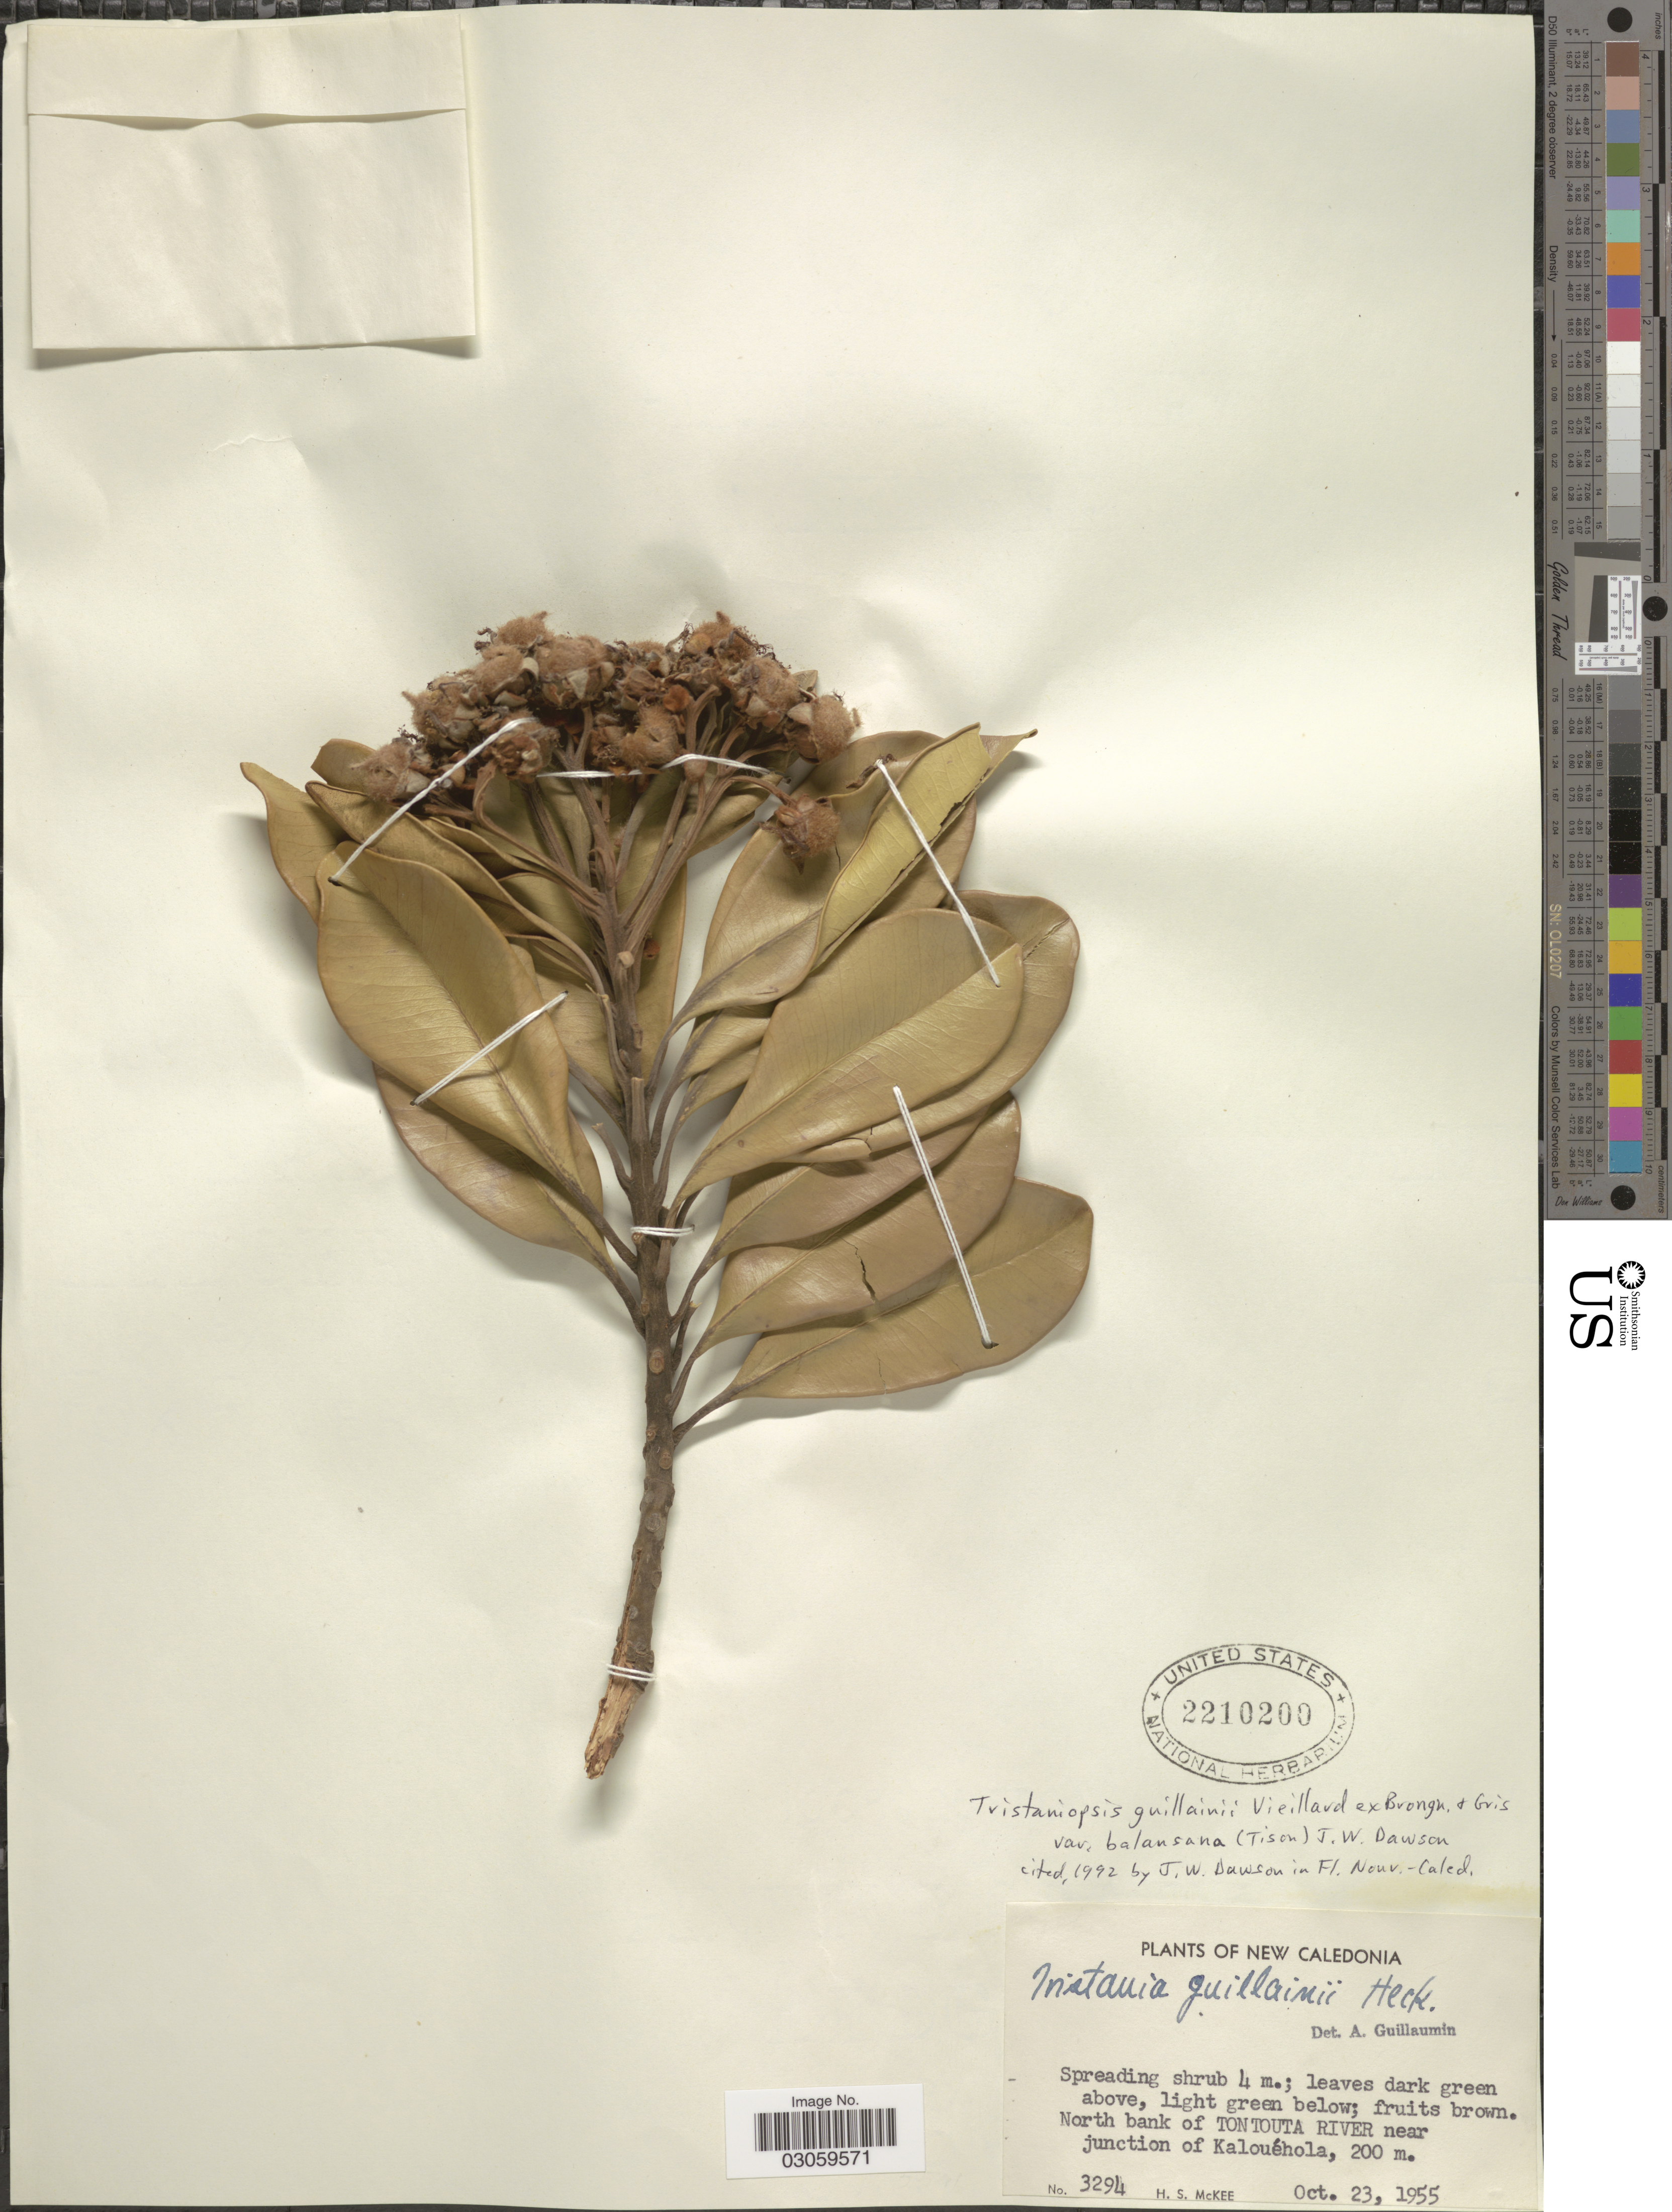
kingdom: Plantae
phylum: Tracheophyta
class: Magnoliopsida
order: Myrtales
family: Myrtaceae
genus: Tristaniopsis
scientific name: Tristaniopsis guillainii var. balansana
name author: (Tison) J.W. Dawson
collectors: H. S. McKee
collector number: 3294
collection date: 1955-10-23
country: New Caledonia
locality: North bank of TONTOUTA RIVER near junction of Kalouéhola.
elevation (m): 200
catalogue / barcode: US 2210200